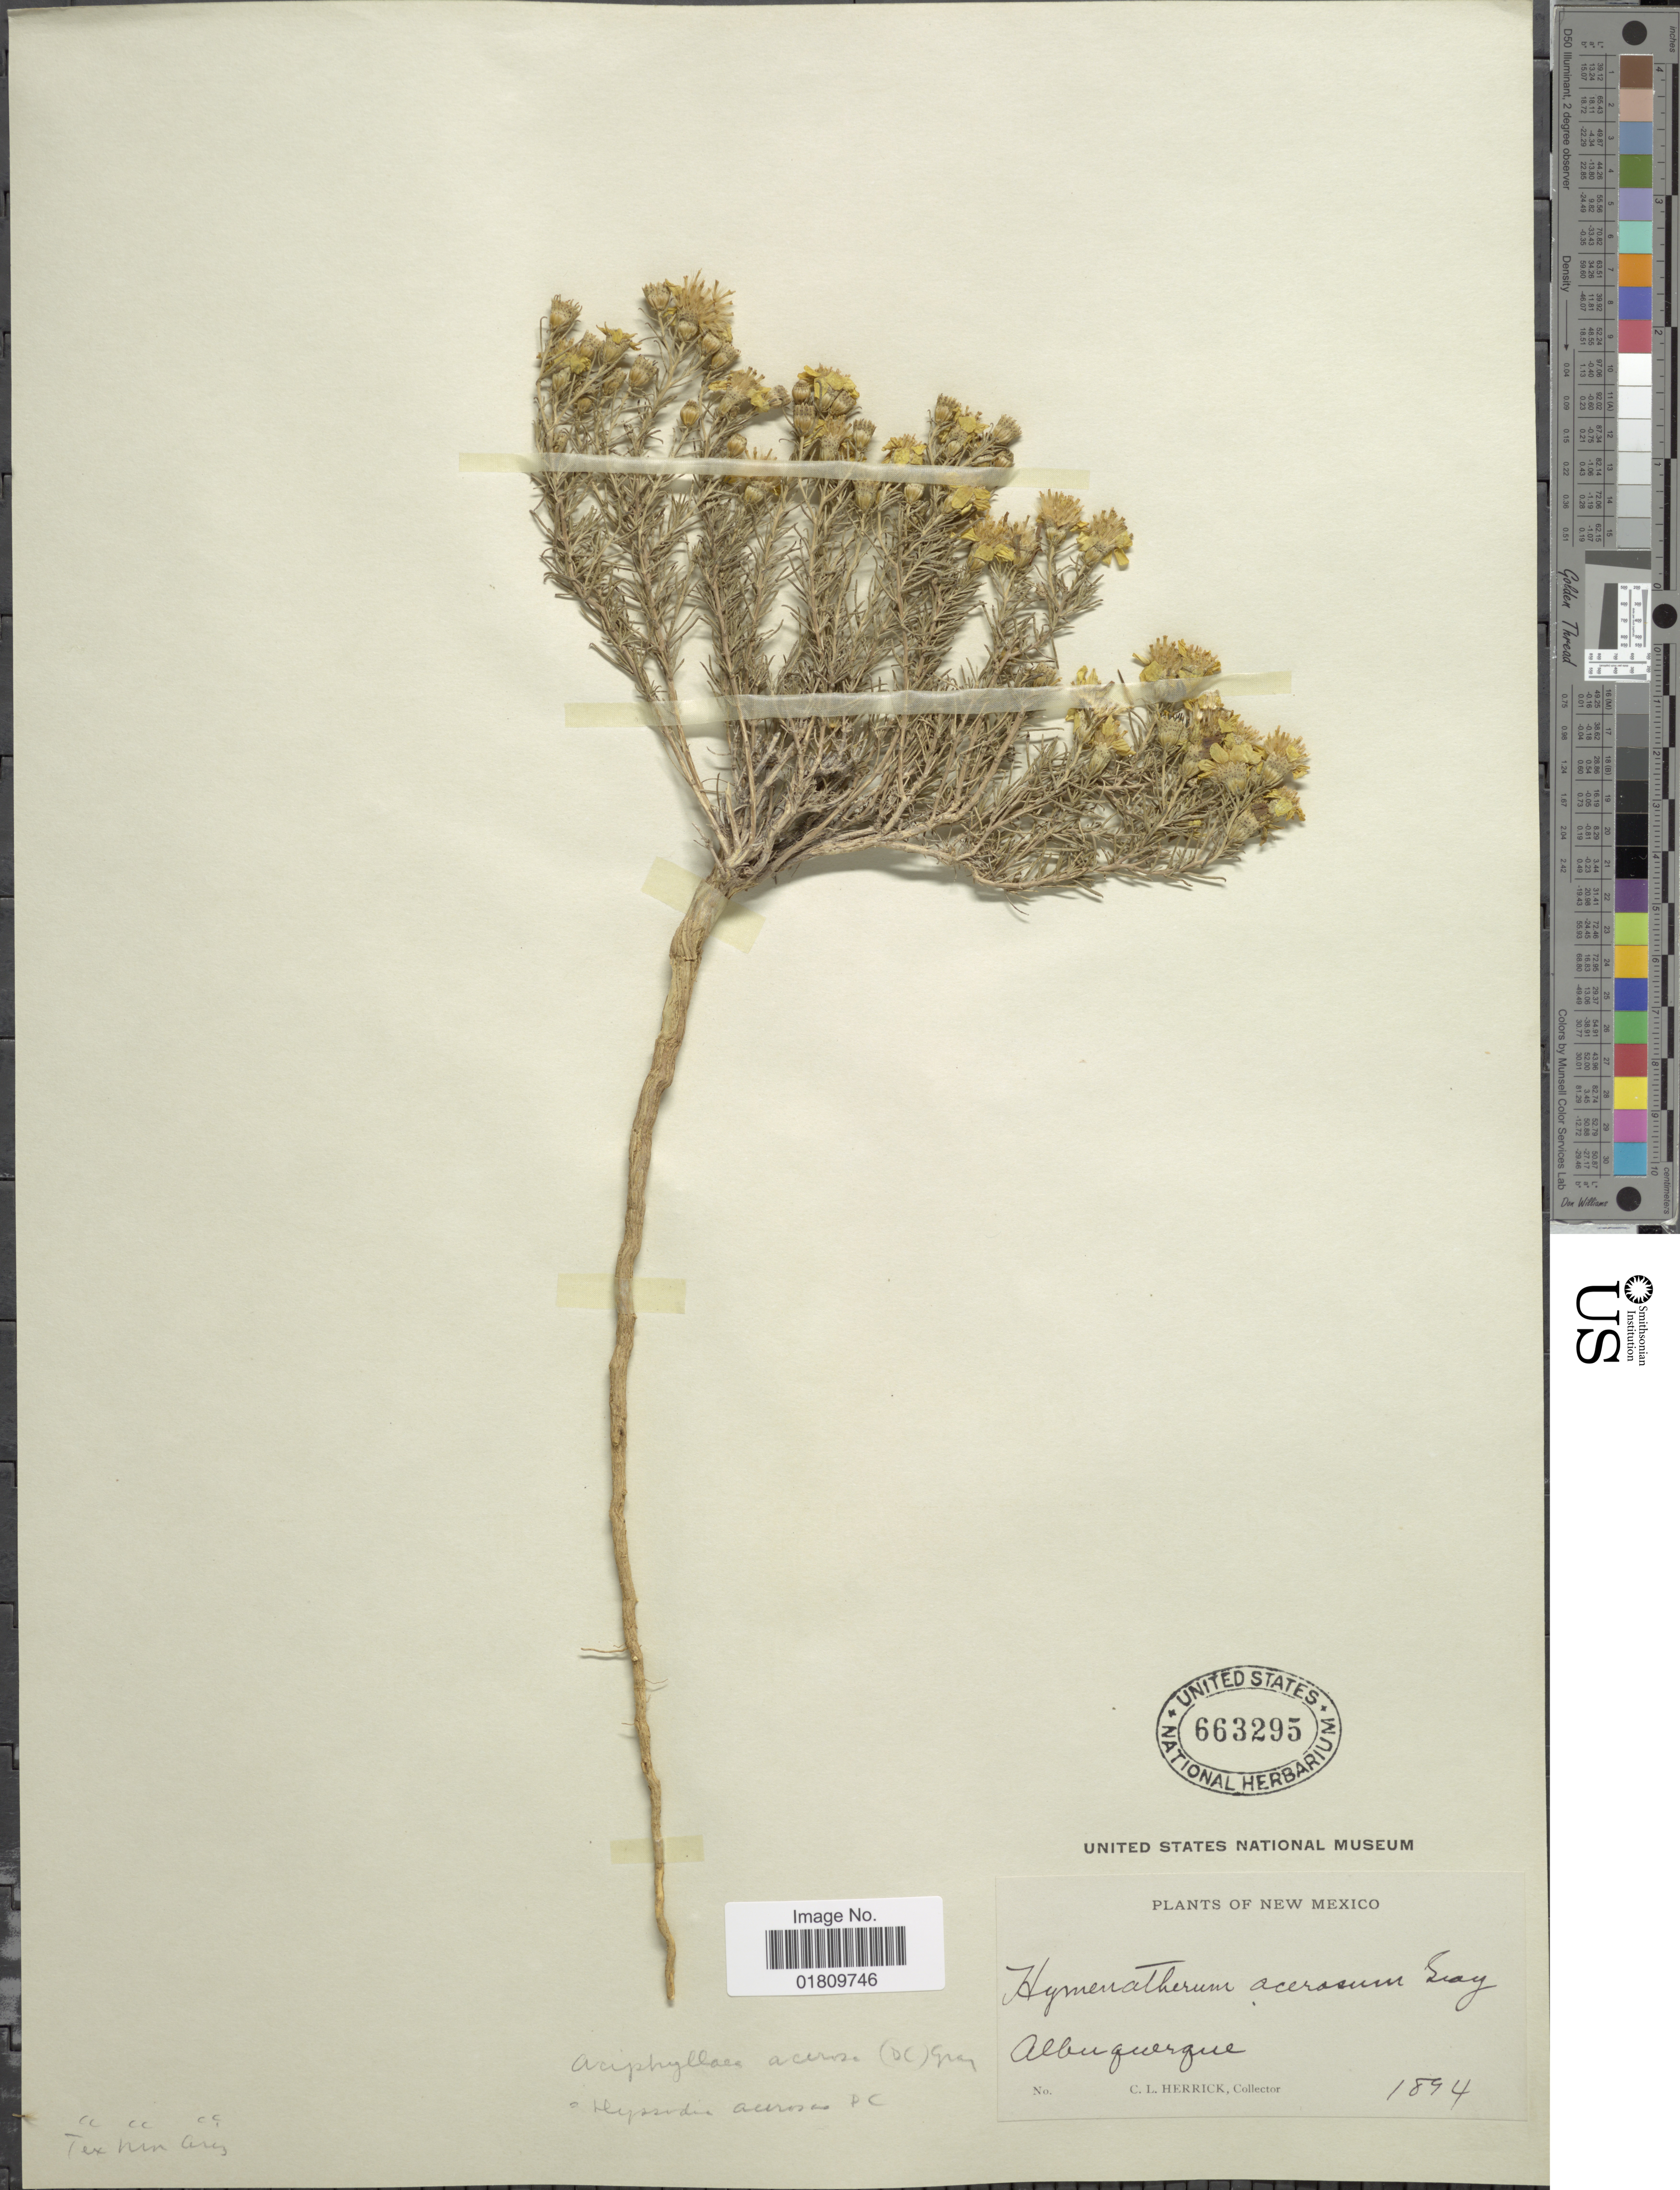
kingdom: Plantae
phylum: Tracheophyta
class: Magnoliopsida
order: Asterales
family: Asteraceae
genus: Thymophylla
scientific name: Thymophylla acerosa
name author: (DC.) Strother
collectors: C. Herrick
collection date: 1894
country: United States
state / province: New Mexico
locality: Albuquerque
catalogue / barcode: US 663295